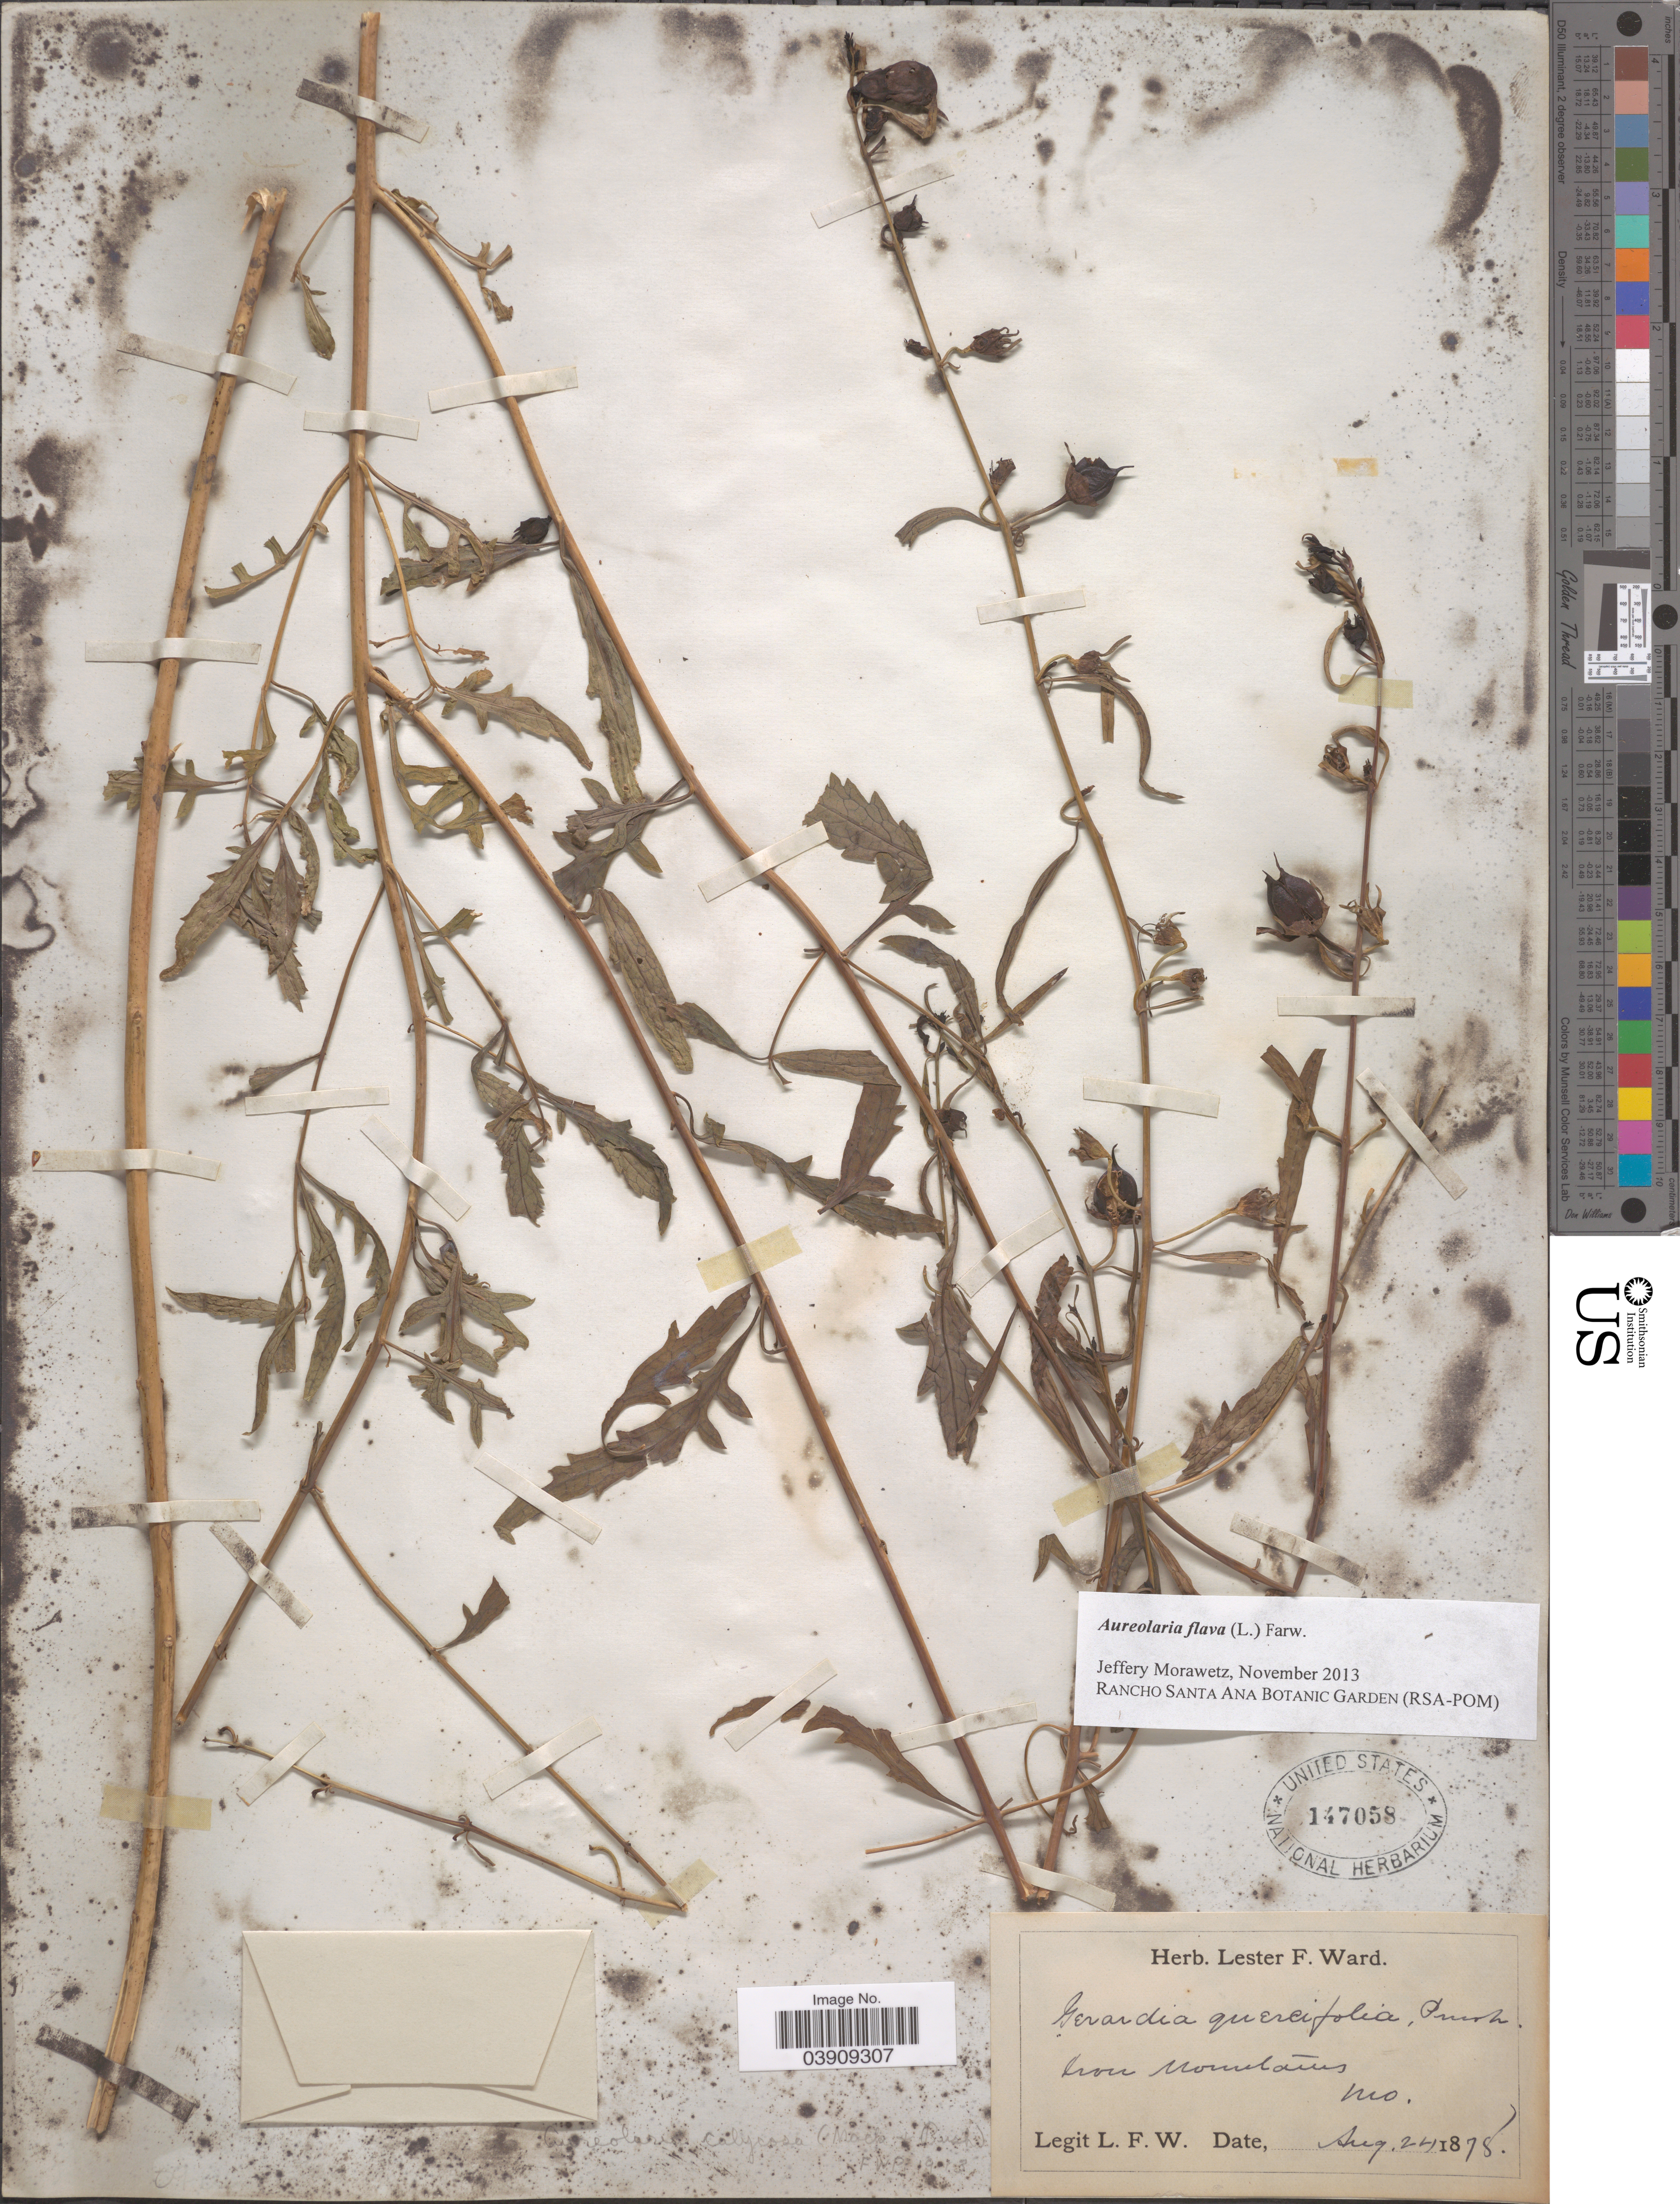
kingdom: Plantae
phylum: Tracheophyta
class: Magnoliopsida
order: Lamiales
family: Orobanchaceae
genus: Aureolaria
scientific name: Aureolaria flava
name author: (L.) Farw.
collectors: L. F. Ward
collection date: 1878-08-24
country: United States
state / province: Missouri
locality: Iron Mountains.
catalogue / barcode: US 147058